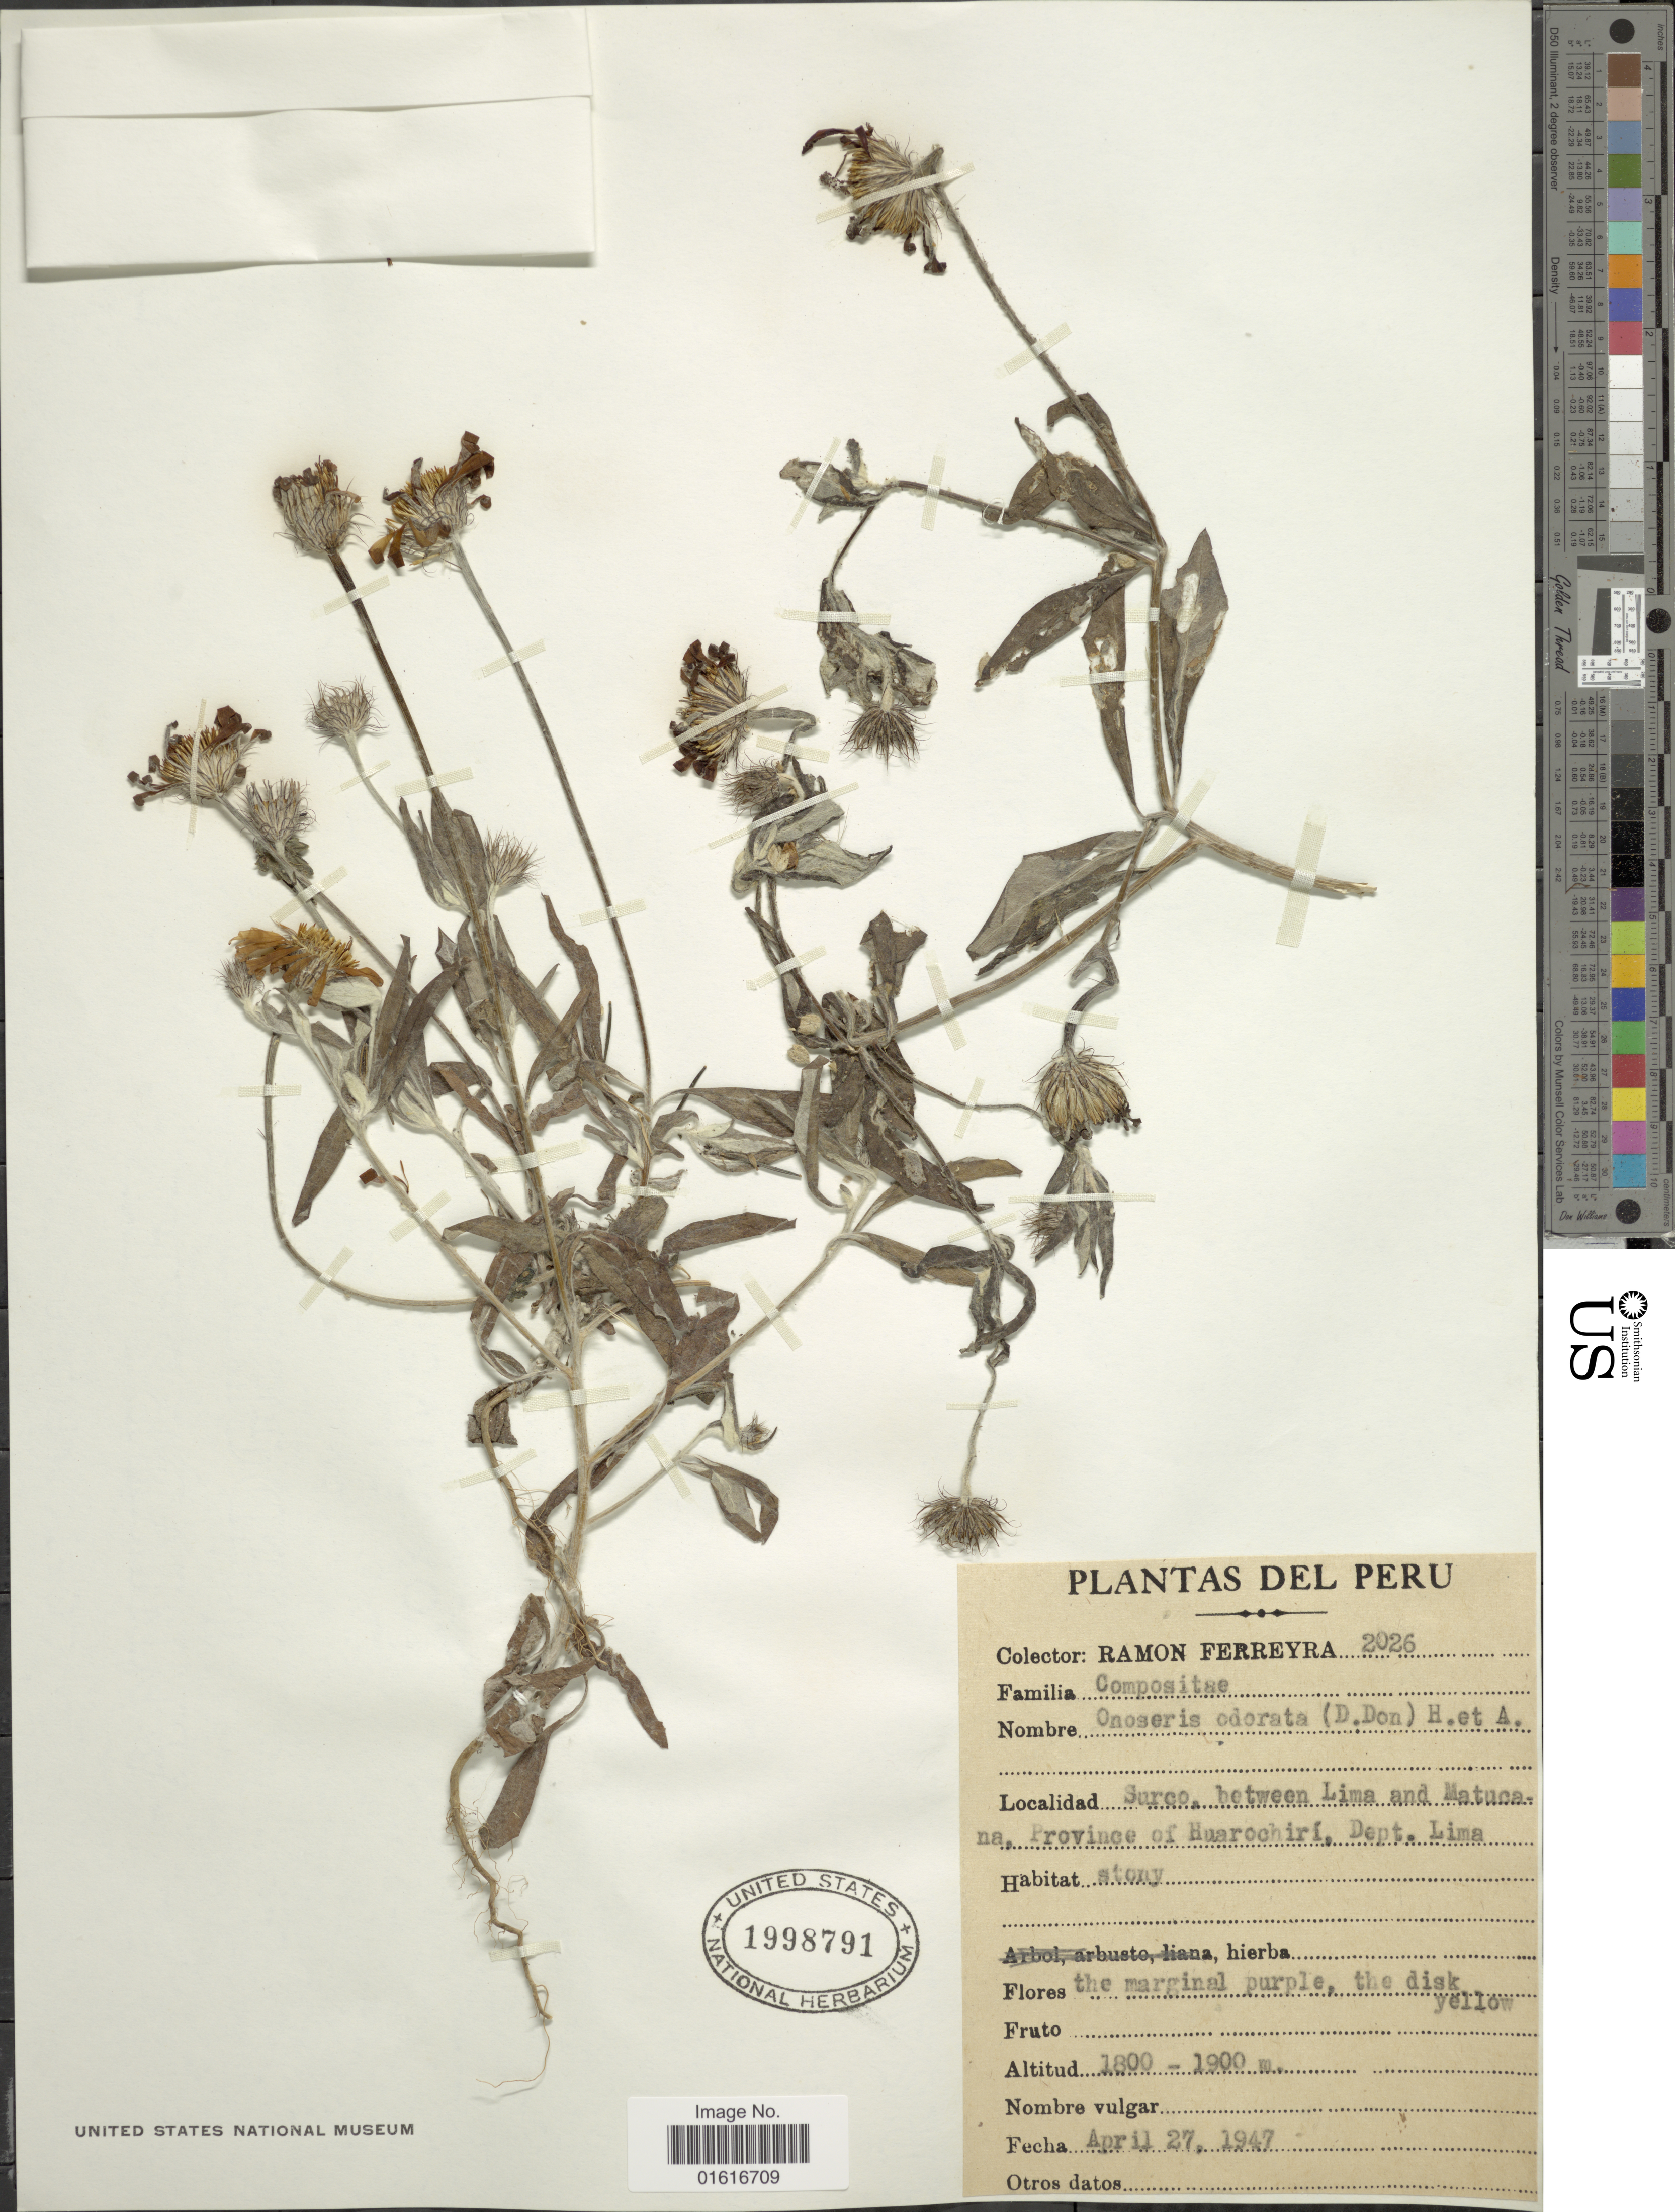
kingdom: Plantae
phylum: Tracheophyta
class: Magnoliopsida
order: Asterales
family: Asteraceae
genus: Onoseris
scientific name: Onoseris odorata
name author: (D. Don) Hook. & Arn.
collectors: R. A. Ferreyra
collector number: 2026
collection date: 1947-04-27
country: Peru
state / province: Lima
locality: Surco, between Lima and Matucana, Province of Huarochiri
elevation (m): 1800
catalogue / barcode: US 1998791